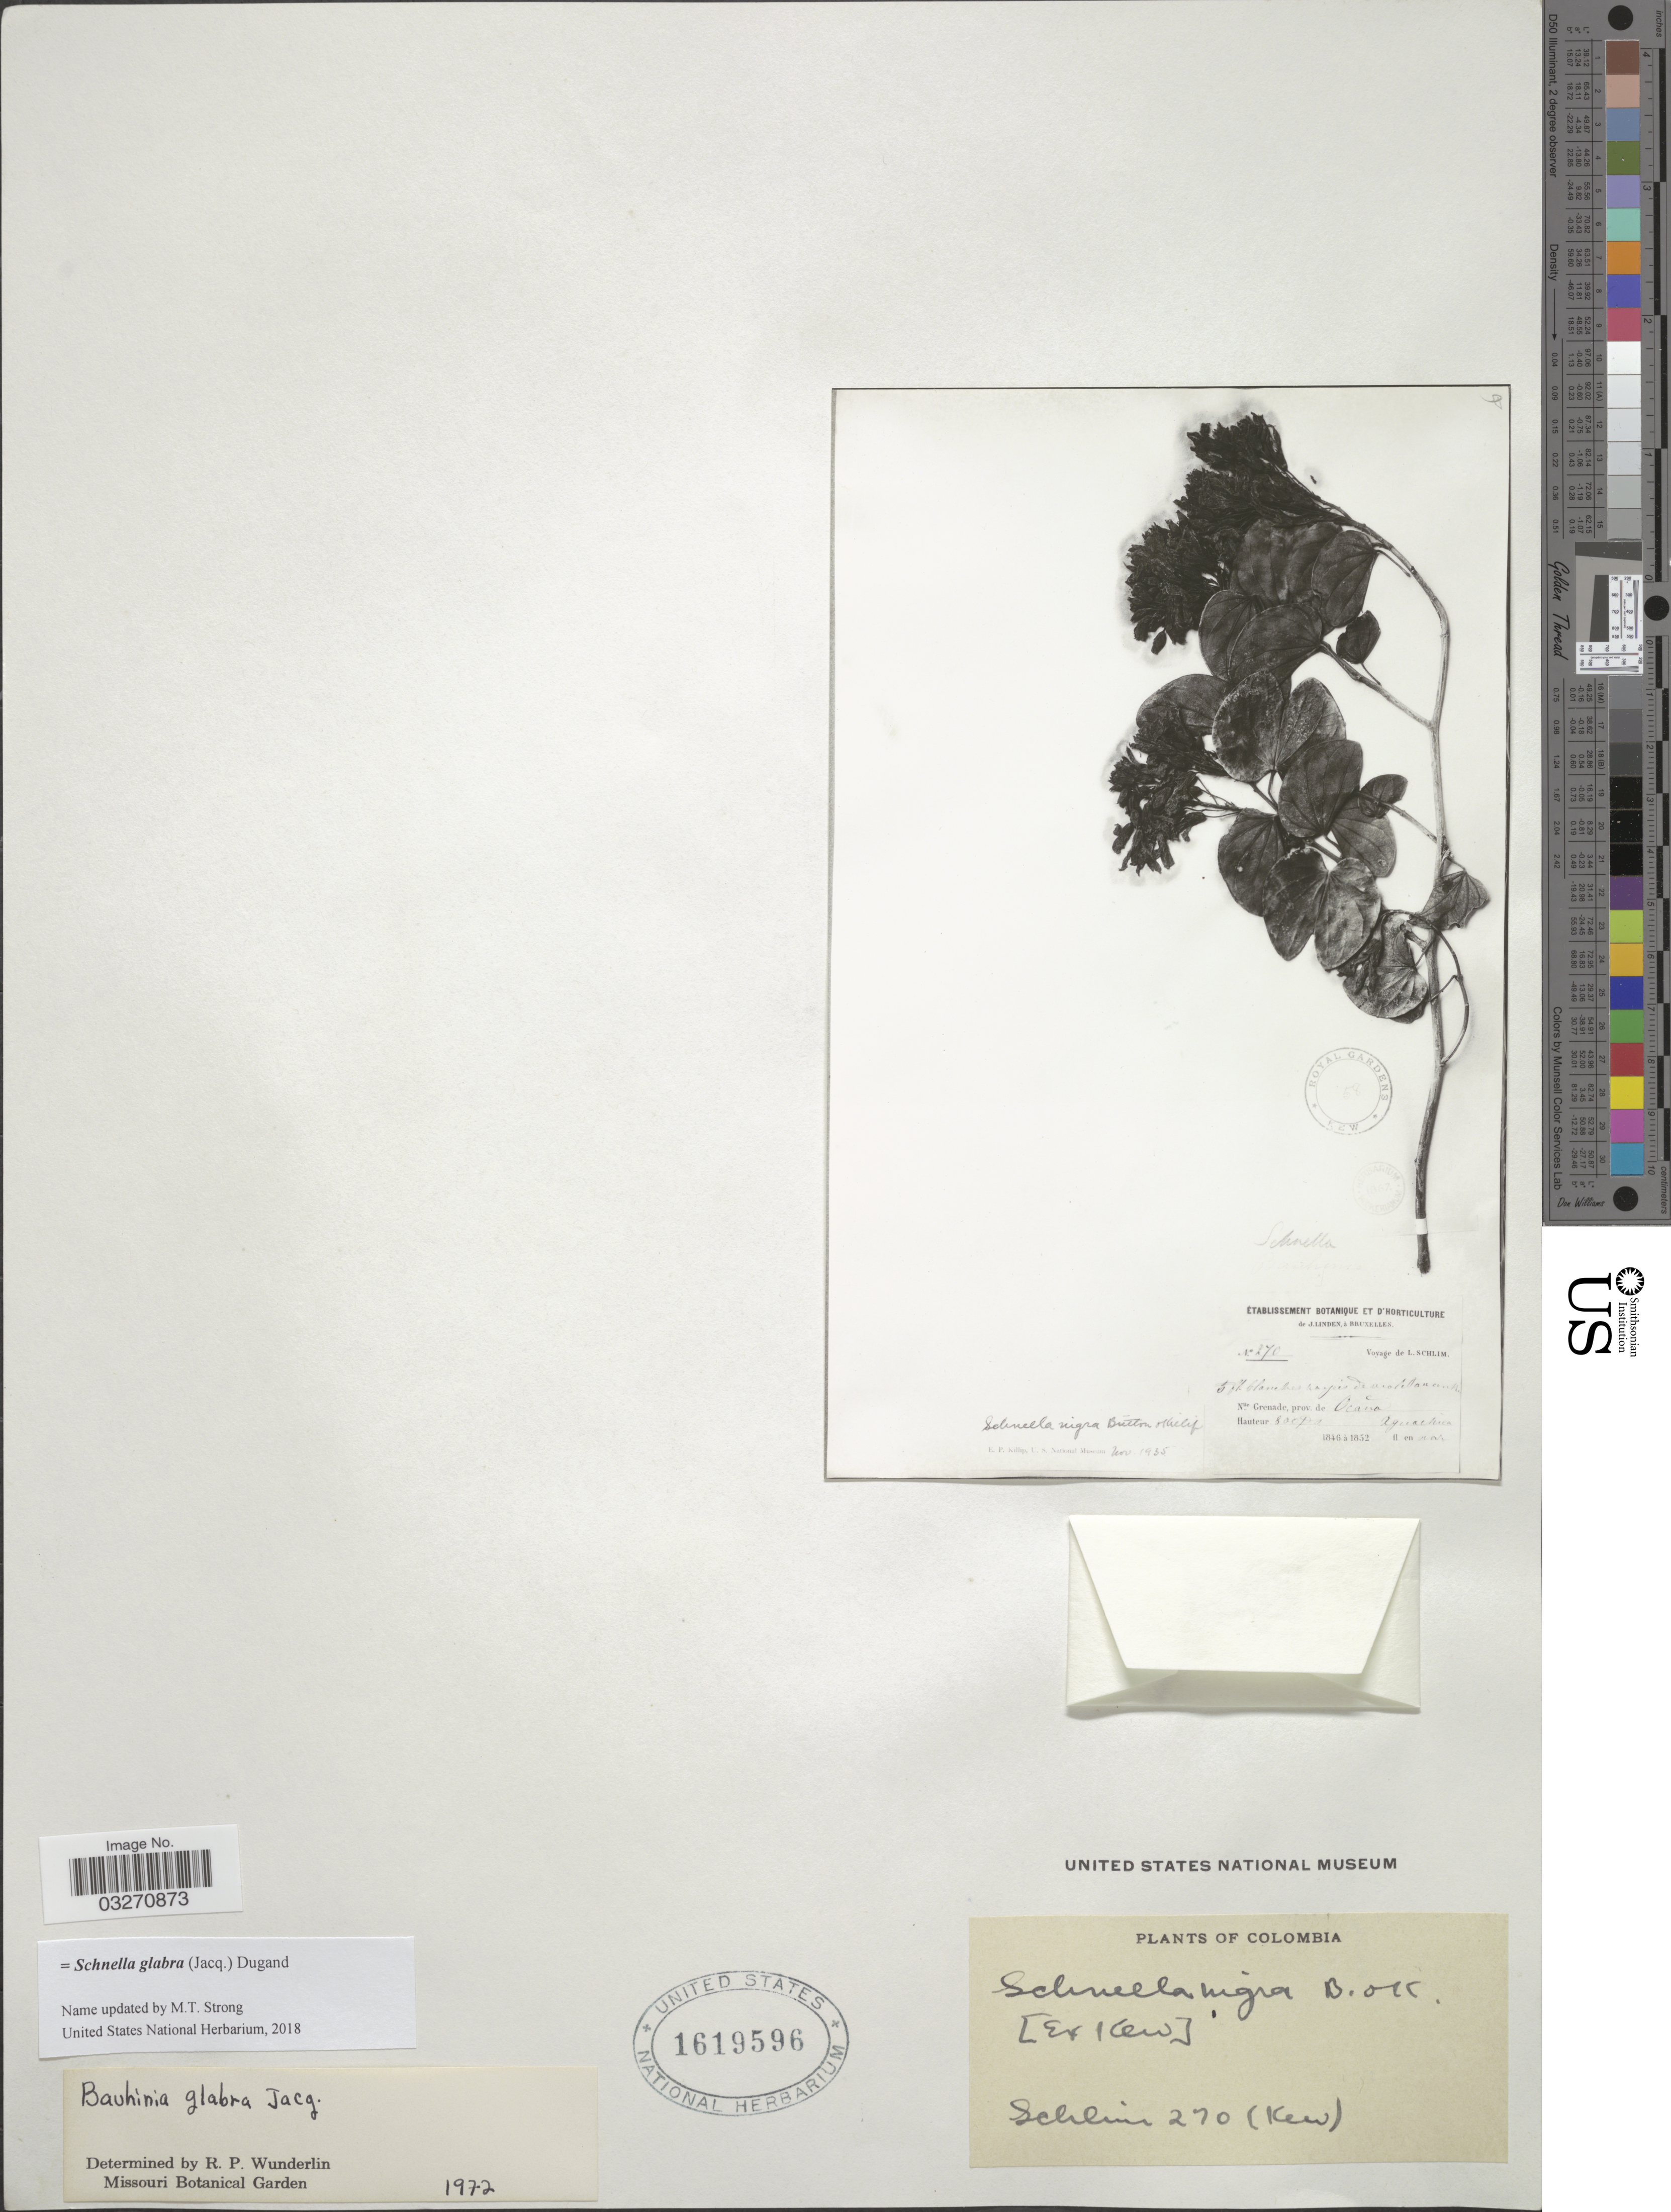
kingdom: Plantae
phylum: Tracheophyta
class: Magnoliopsida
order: Fabales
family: Fabaceae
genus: Schnella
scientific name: Schnella glabra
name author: (Jacq.) Dugand G.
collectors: L. Schlim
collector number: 270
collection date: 1846-03/1852-03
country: Colombia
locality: Nlle Grenade, prov. de Ocaña. Aguachica.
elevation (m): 244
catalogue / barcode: US 1619596